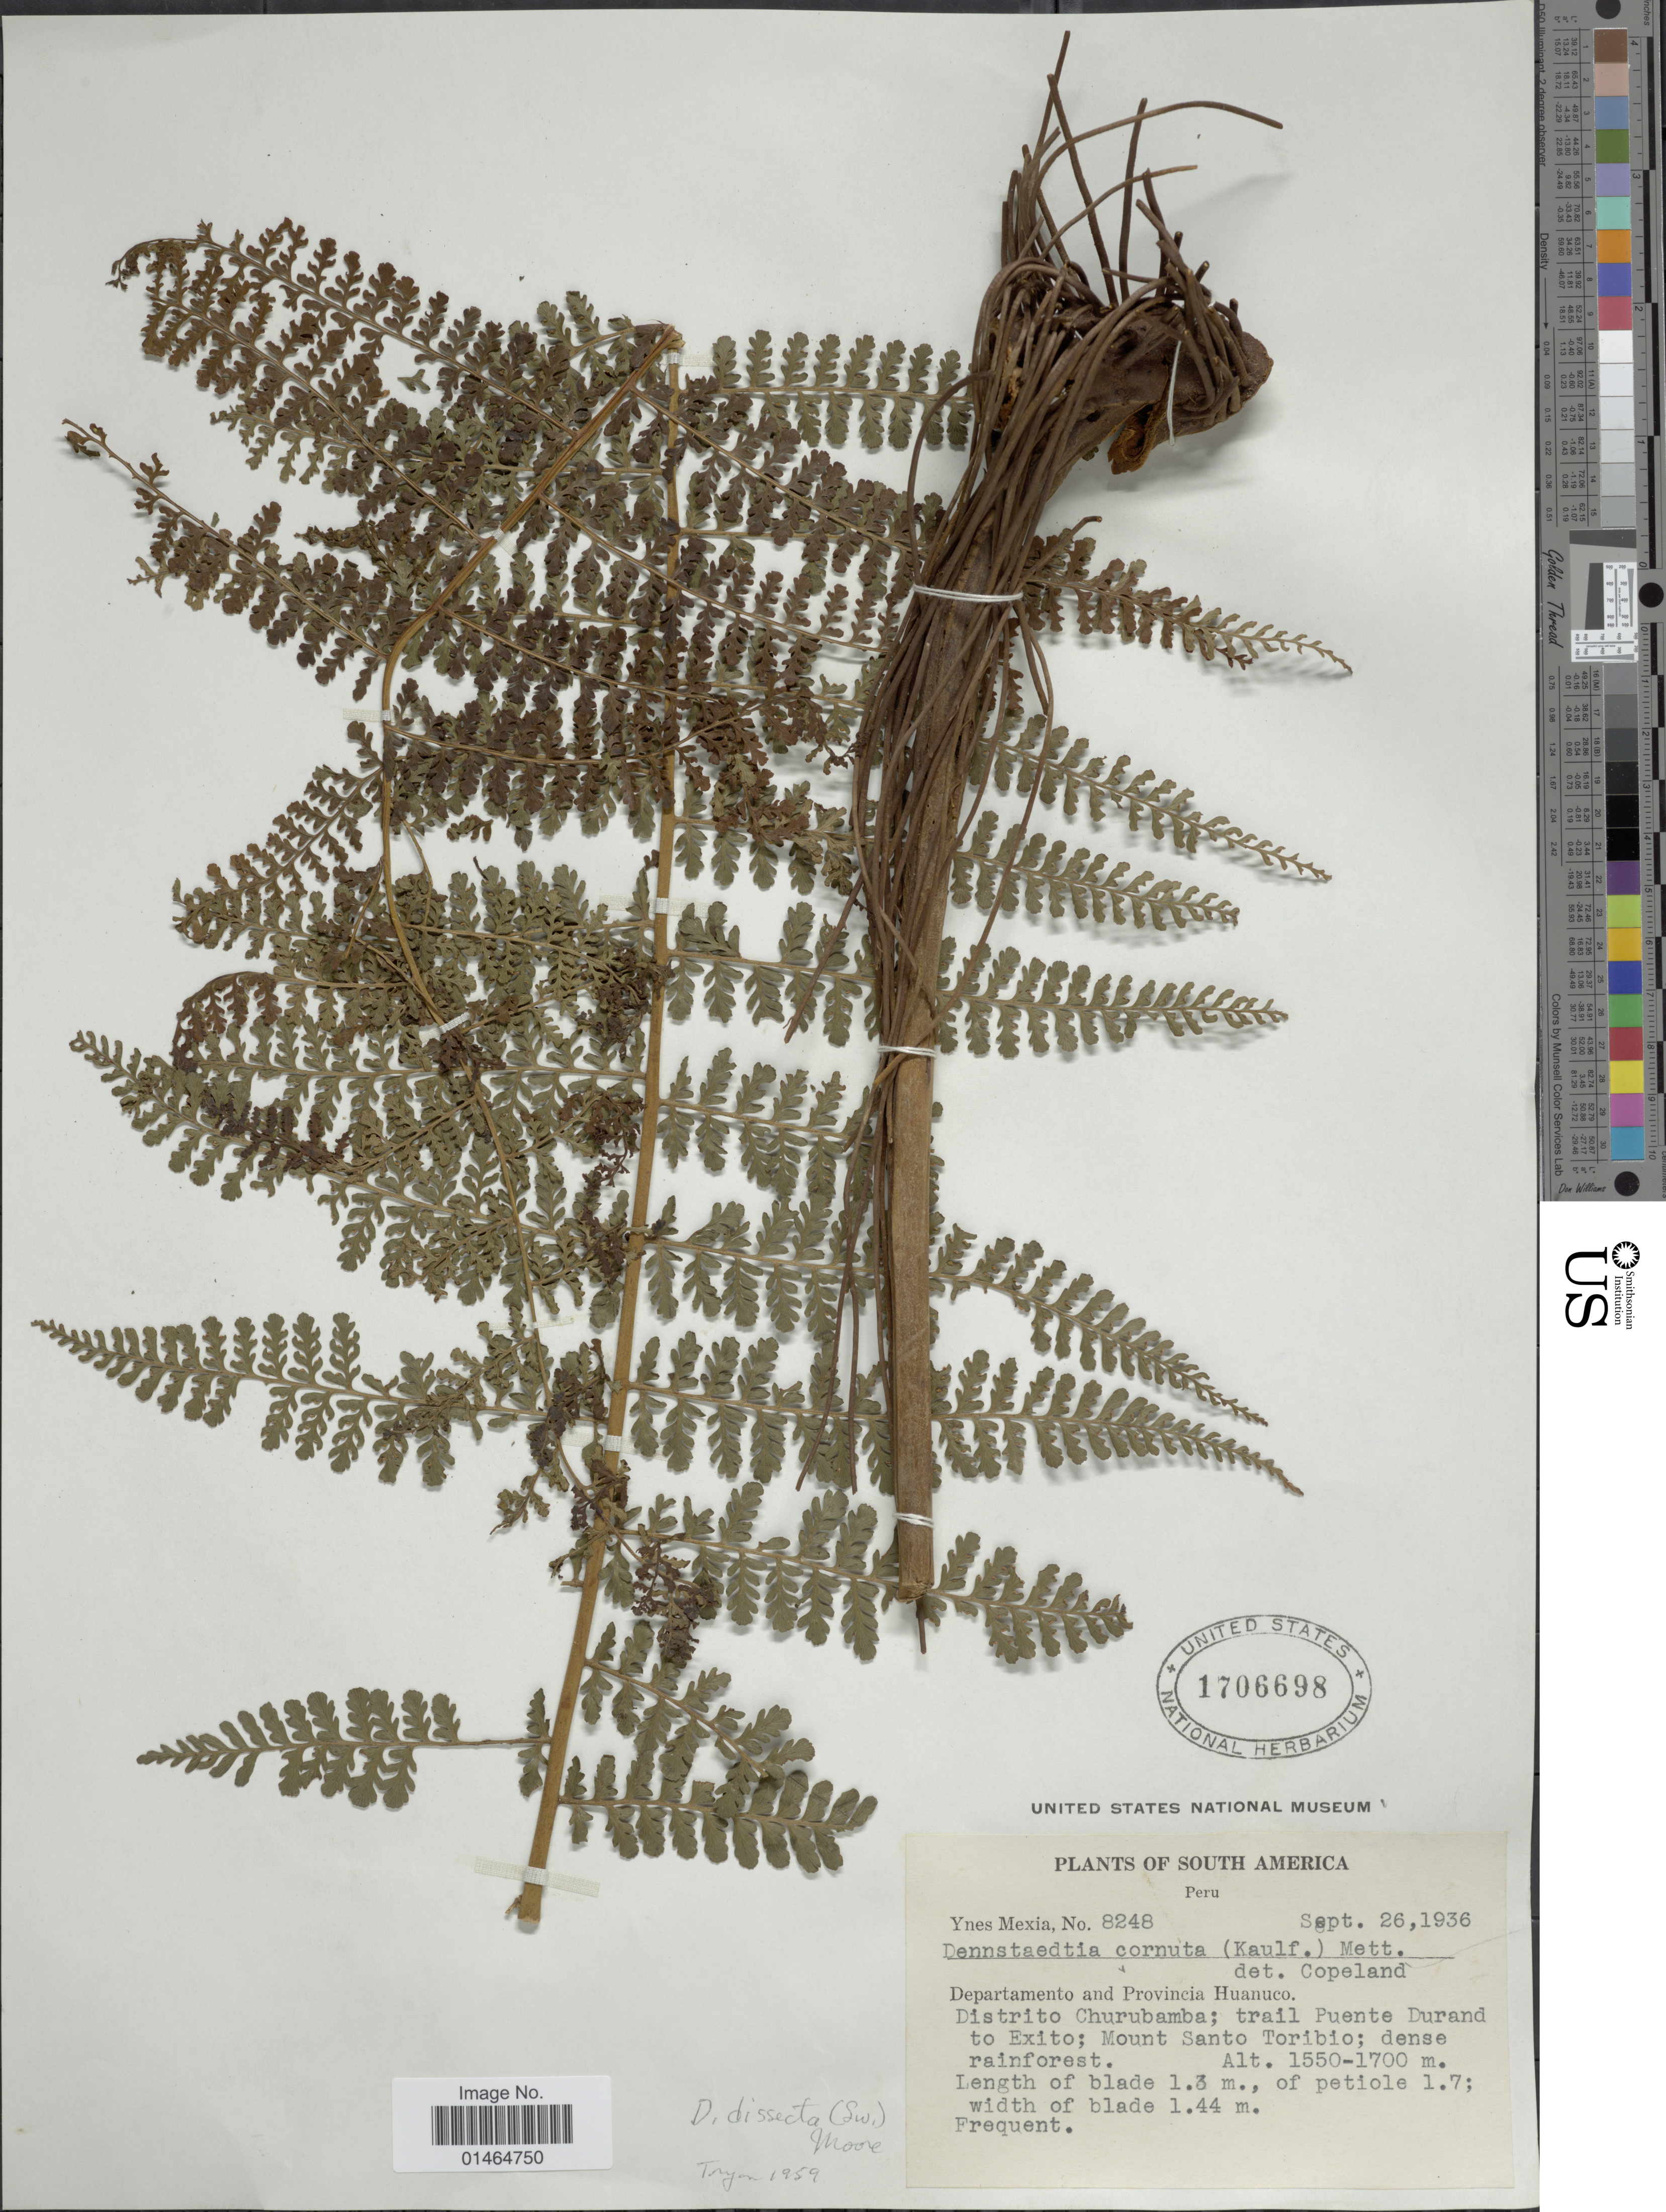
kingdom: Plantae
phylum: Tracheophyta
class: Polypodiopsida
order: Polypodiales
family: Dennstaedtiaceae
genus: Dennstaedtia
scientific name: Dennstaedtia dissecta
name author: (Sw.) T. Moore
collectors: Y. Mexia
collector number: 8248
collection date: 1936-09-26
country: Peru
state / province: Huánuco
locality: Distrito Churubamba; trail Puente Durand to Exito; Mount Santo Toribio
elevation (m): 1550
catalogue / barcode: US 1706698